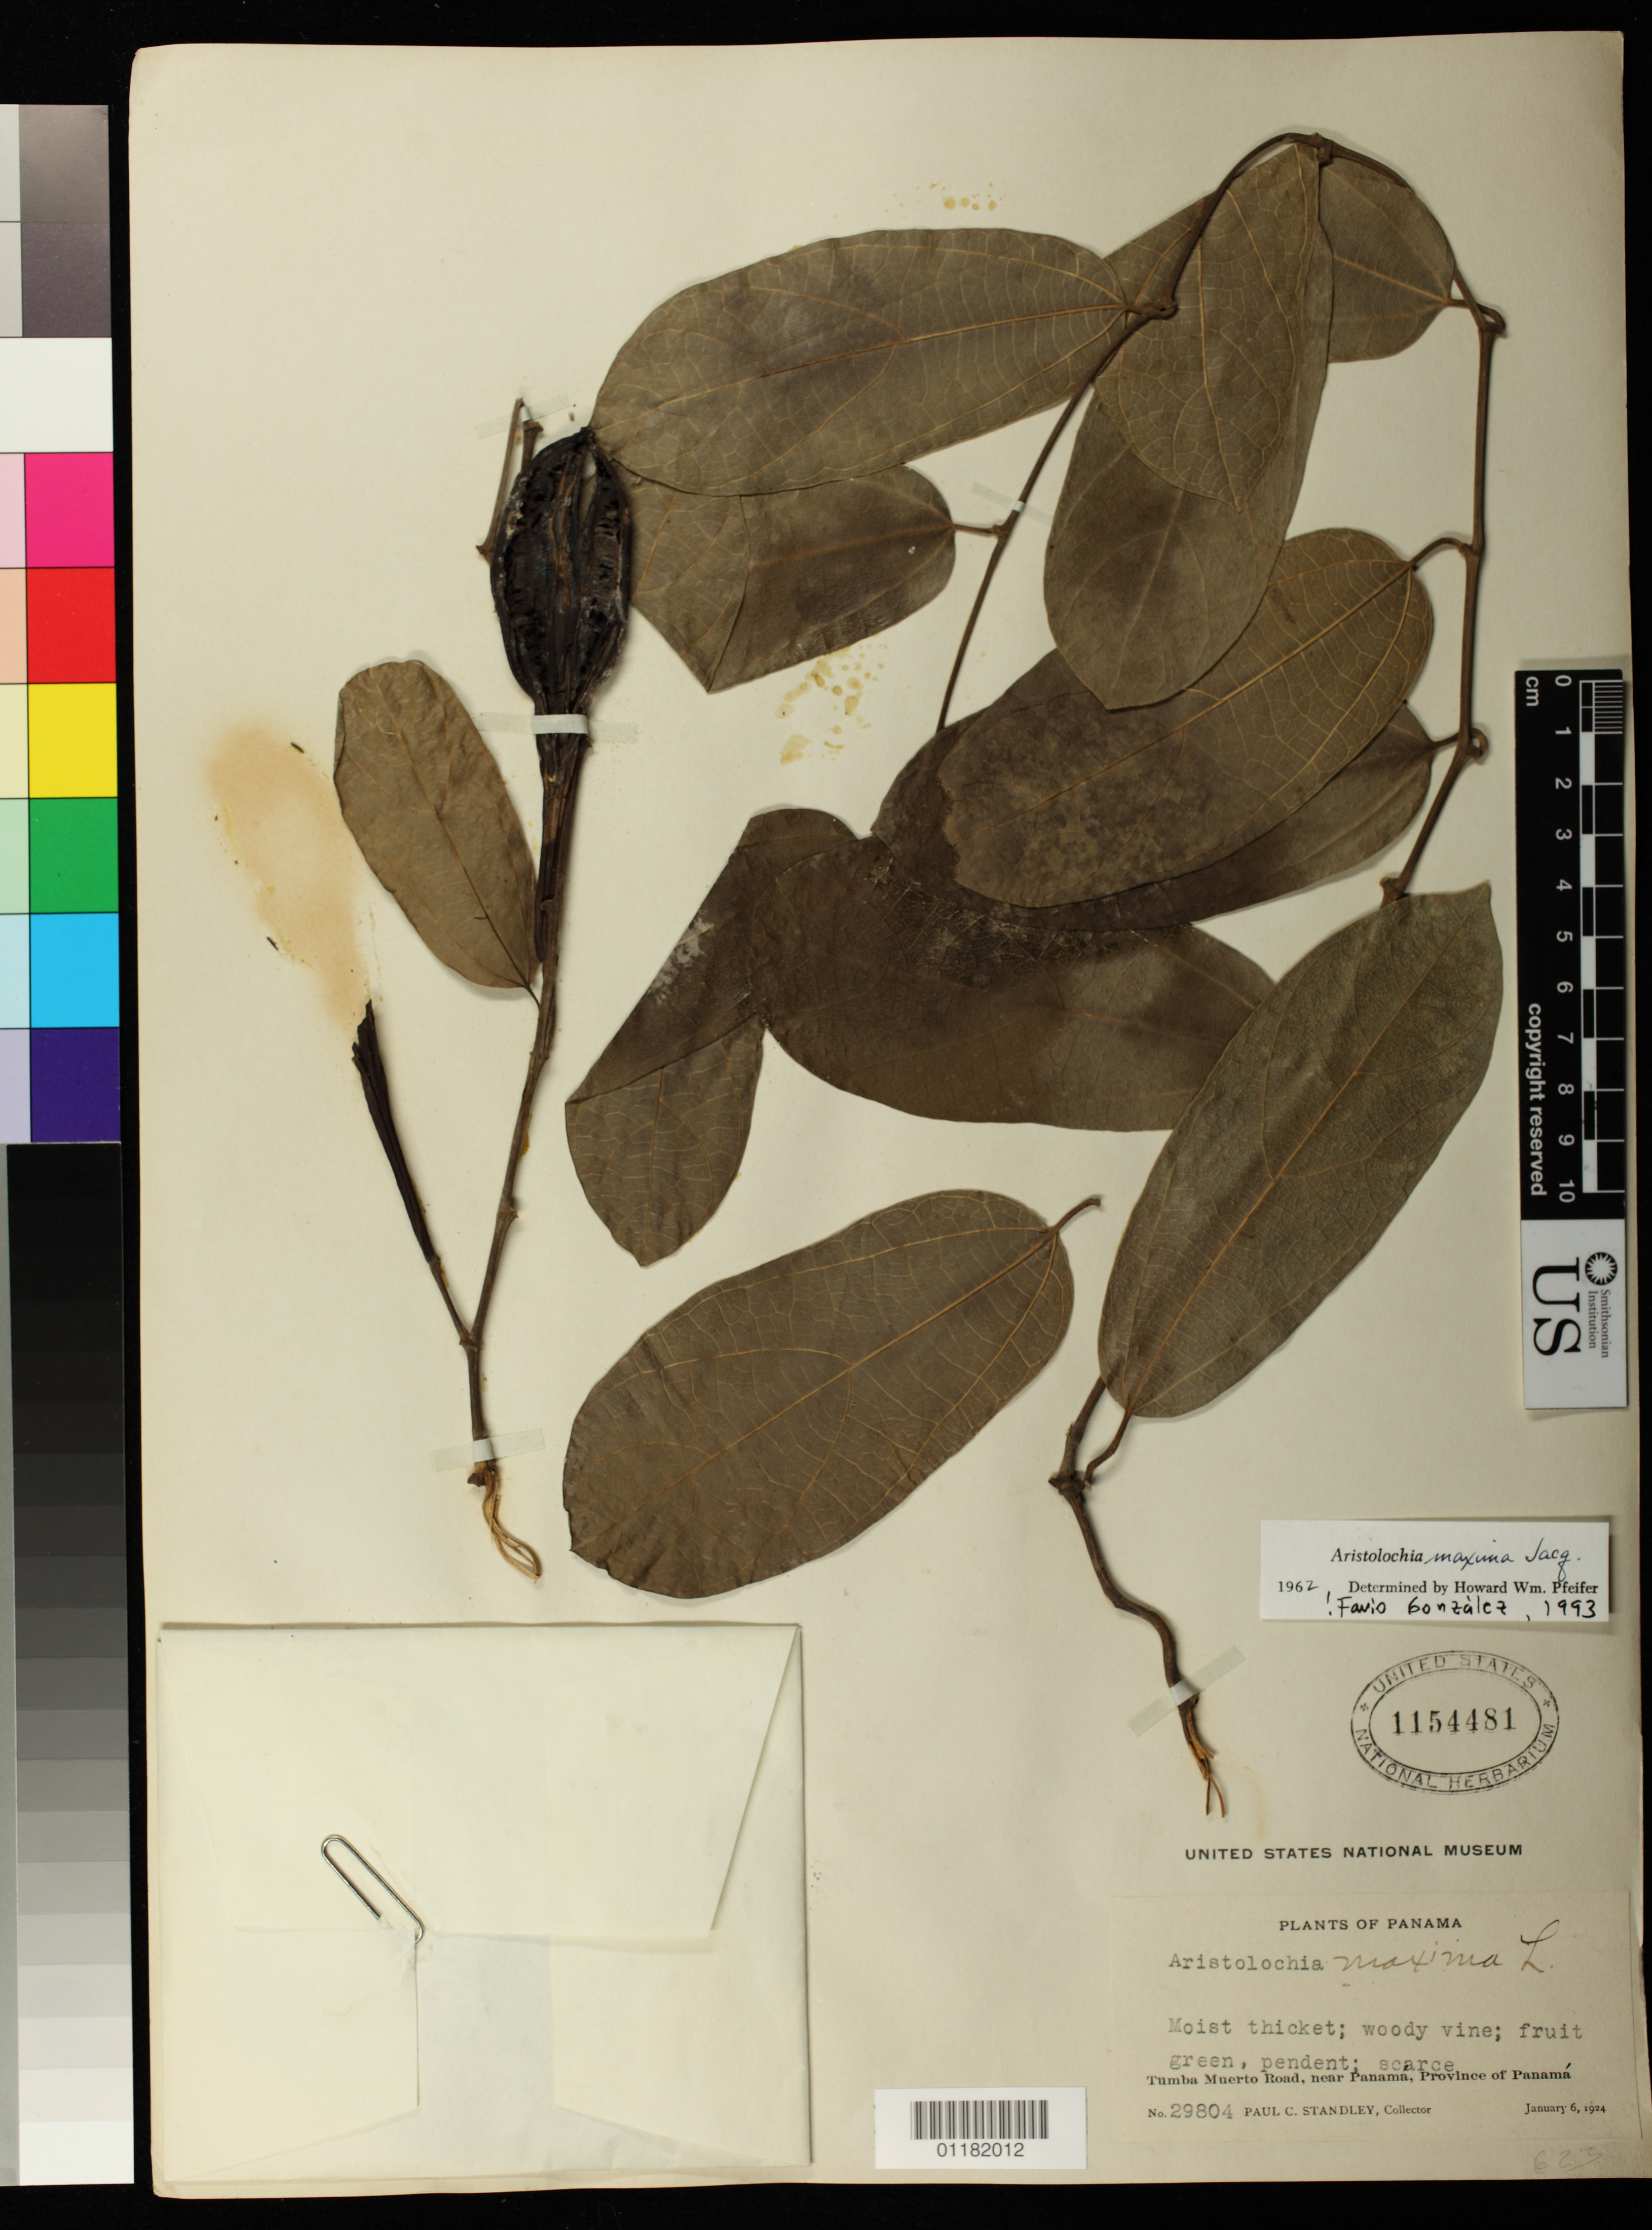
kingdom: Plantae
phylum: Tracheophyta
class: Magnoliopsida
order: Piperales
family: Aristolochiaceae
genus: Aristolochia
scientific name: Aristolochia maxima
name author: Jacq.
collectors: P. C. Standley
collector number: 29804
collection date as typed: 06 Jan 1924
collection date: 1924-01-06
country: Panama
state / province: Panamá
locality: Tumba Muerto Road near Panamá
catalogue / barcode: US 1154481